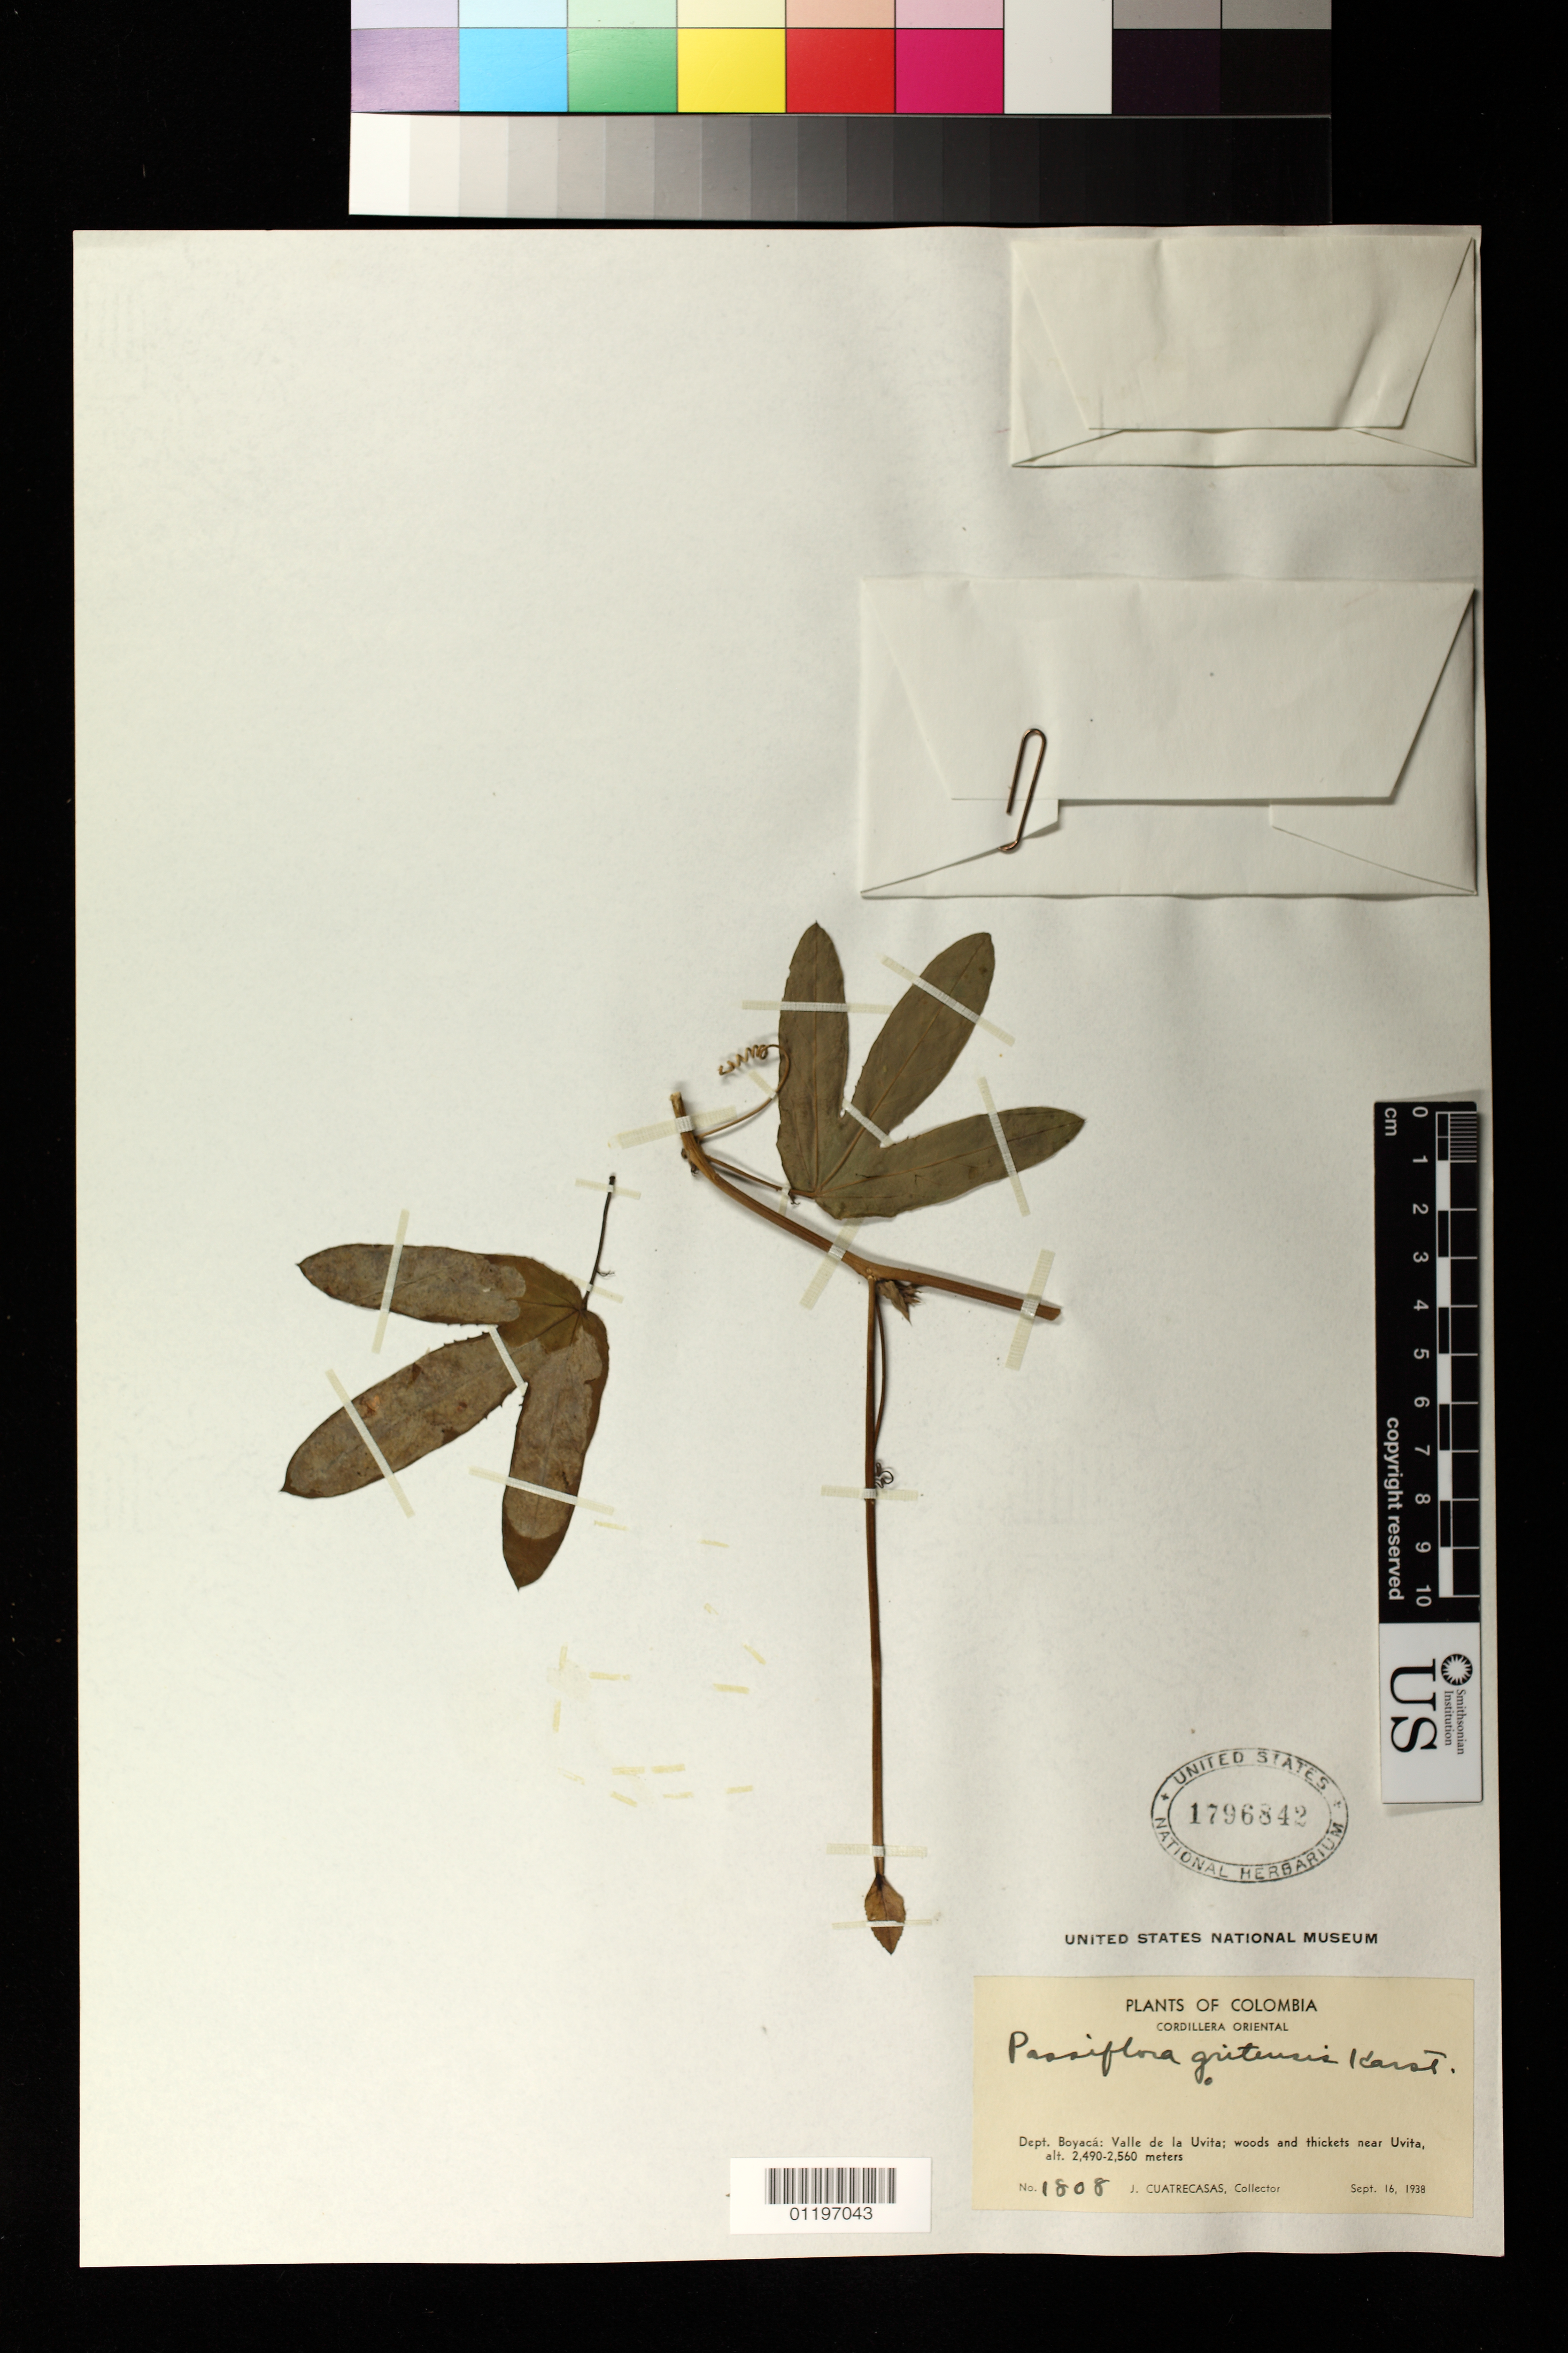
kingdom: Plantae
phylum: Tracheophyta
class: Magnoliopsida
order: Malpighiales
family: Passifloraceae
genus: Passiflora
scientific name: Passiflora gritensis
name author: H. Karst.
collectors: J. Cuatrecasas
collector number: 1808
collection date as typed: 16 Sep 1938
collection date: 1938-09-16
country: Colombia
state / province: Boyacá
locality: Cordillera Oriental. Valle de la Uvita, near Uvita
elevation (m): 2490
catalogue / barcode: US 1796842